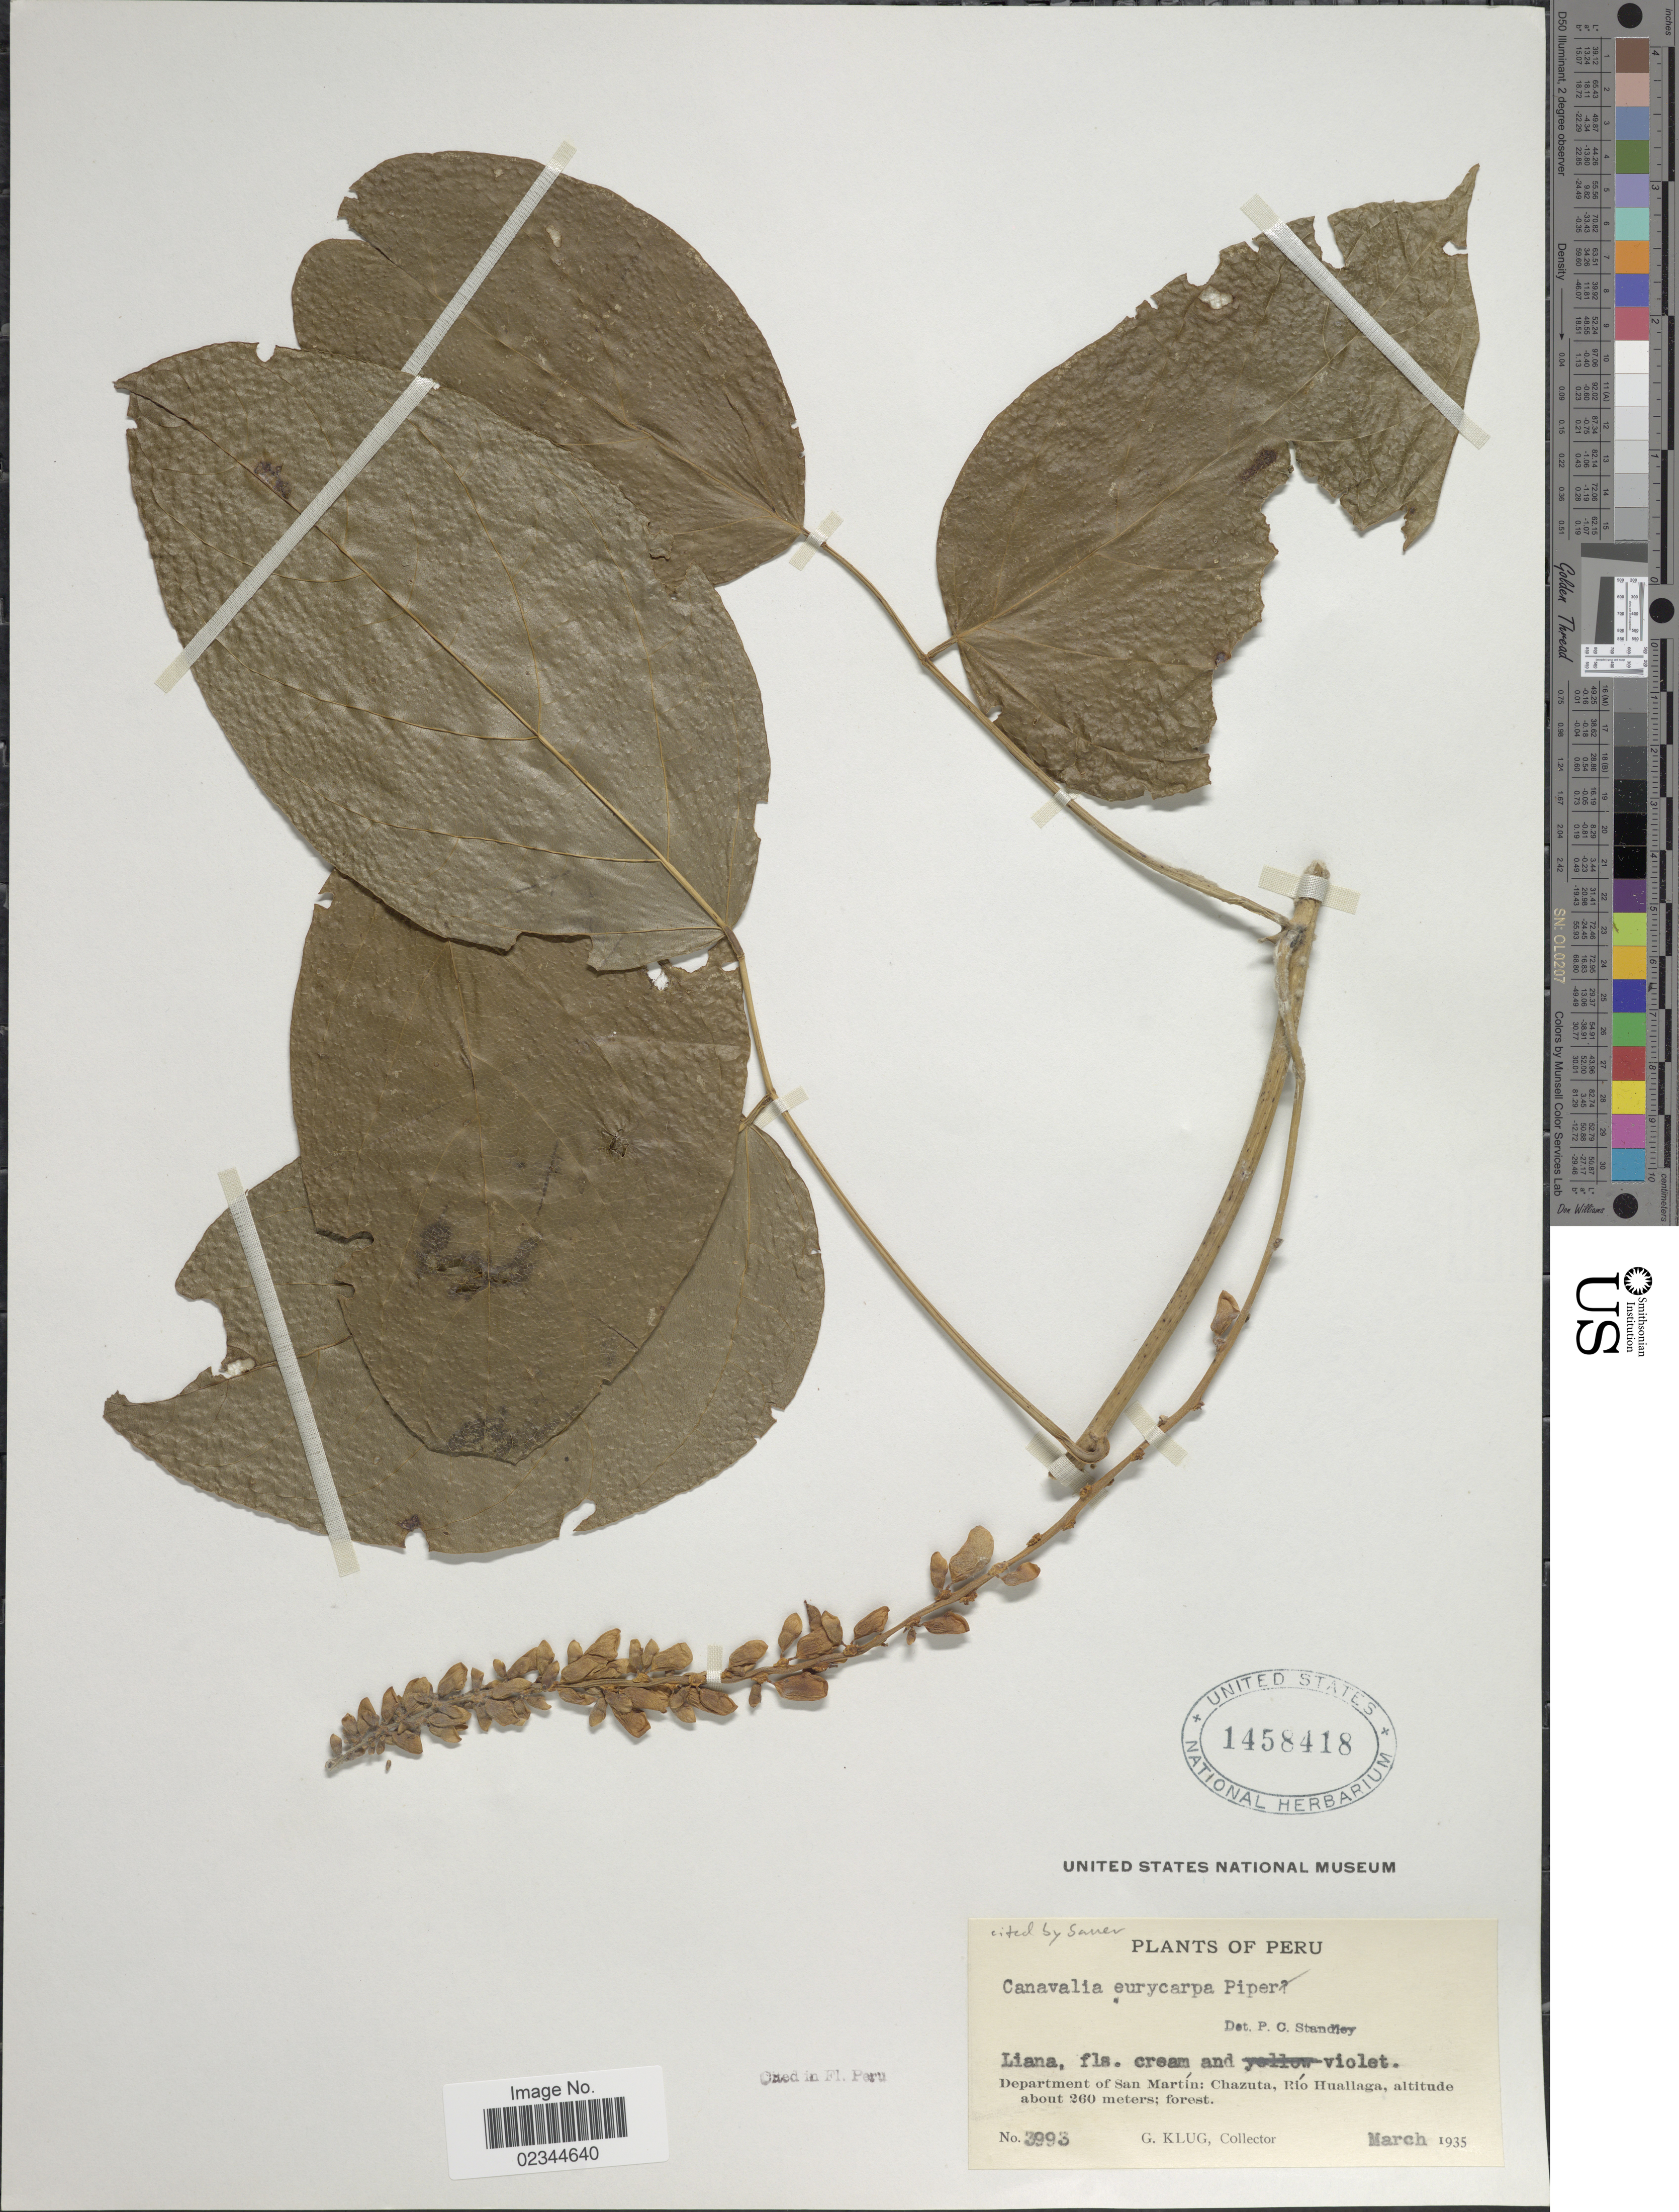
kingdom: Plantae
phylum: Tracheophyta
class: Magnoliopsida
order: Fabales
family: Fabaceae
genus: Canavalia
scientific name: Canavalia eurycarpa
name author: Piper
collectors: G. Klug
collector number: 3993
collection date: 1935-03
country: Peru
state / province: San Martín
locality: Chazuta, Rio Huallaga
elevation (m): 260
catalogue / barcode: US 1458418